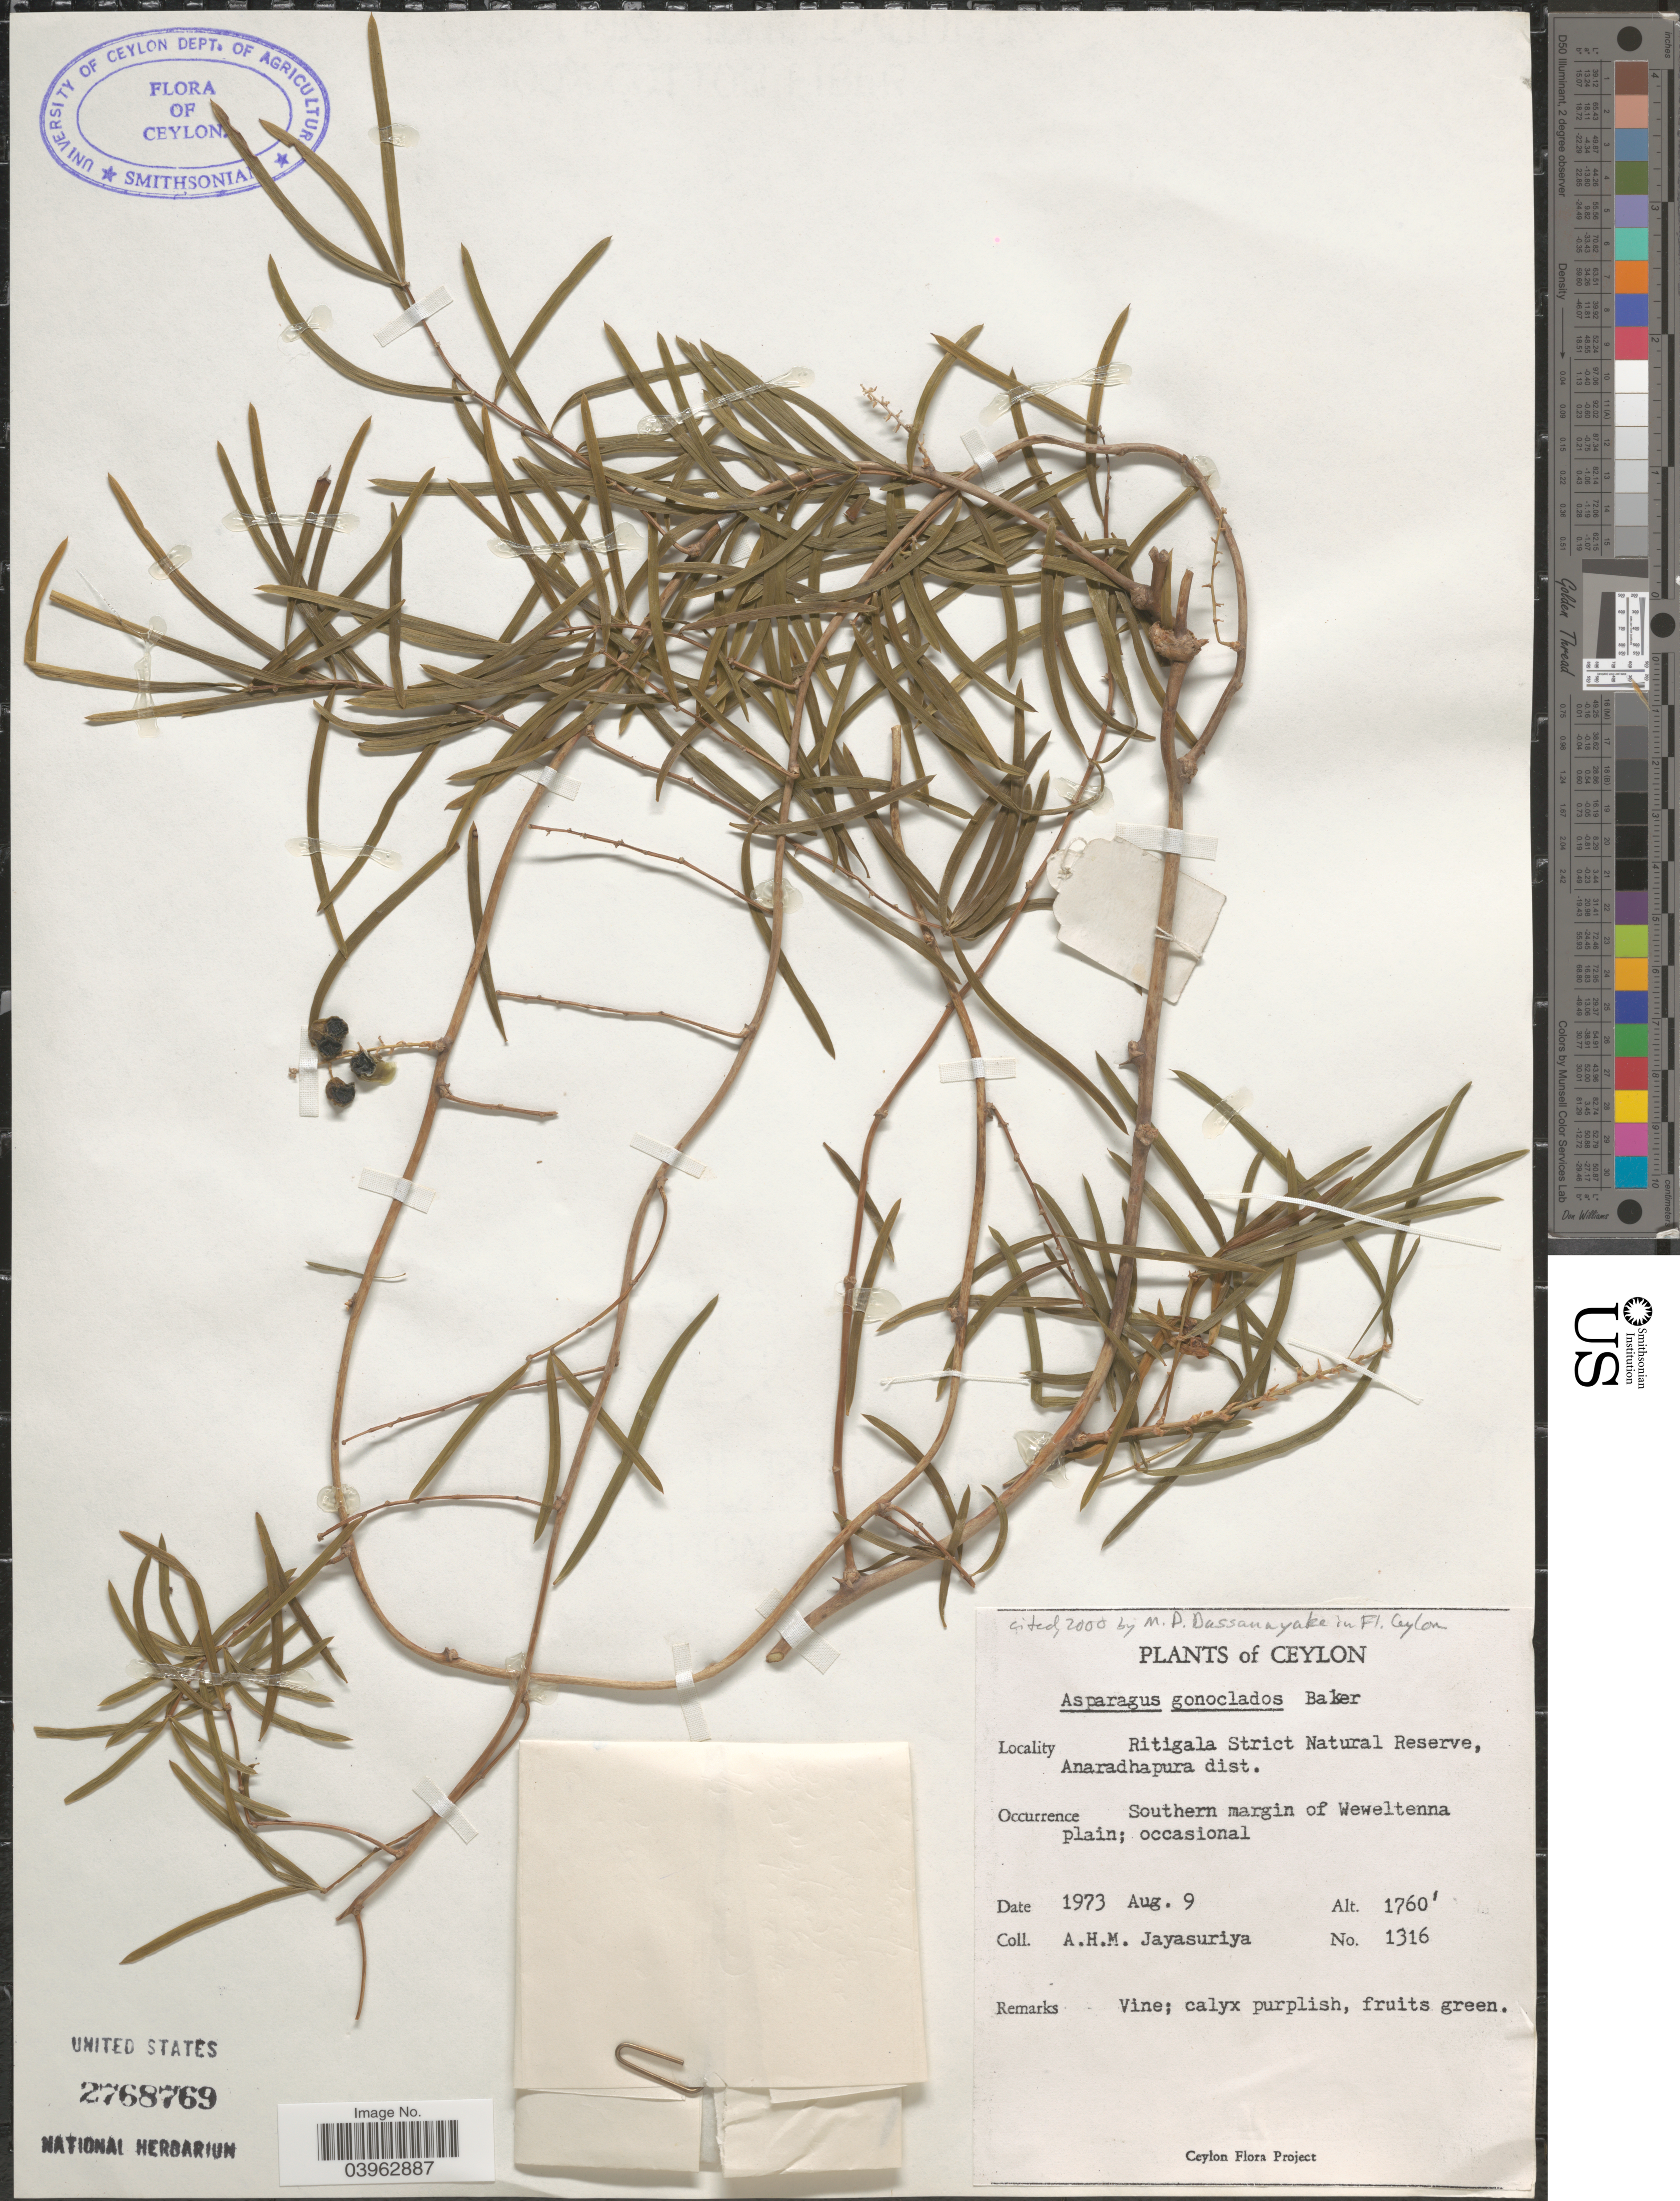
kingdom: Plantae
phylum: Tracheophyta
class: Liliopsida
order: Asparagales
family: Asparagaceae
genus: Asparagus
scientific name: Asparagus gonoclados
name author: Baker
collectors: A. H. Jayasuriya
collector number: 1316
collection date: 1973-08-09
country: Sri Lanka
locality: Ceylon. Ritigala Strict Natural Reserve, Anaradhapura dist. Southern margin of Weweltenna plain; occasional.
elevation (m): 536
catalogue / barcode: US 2768769